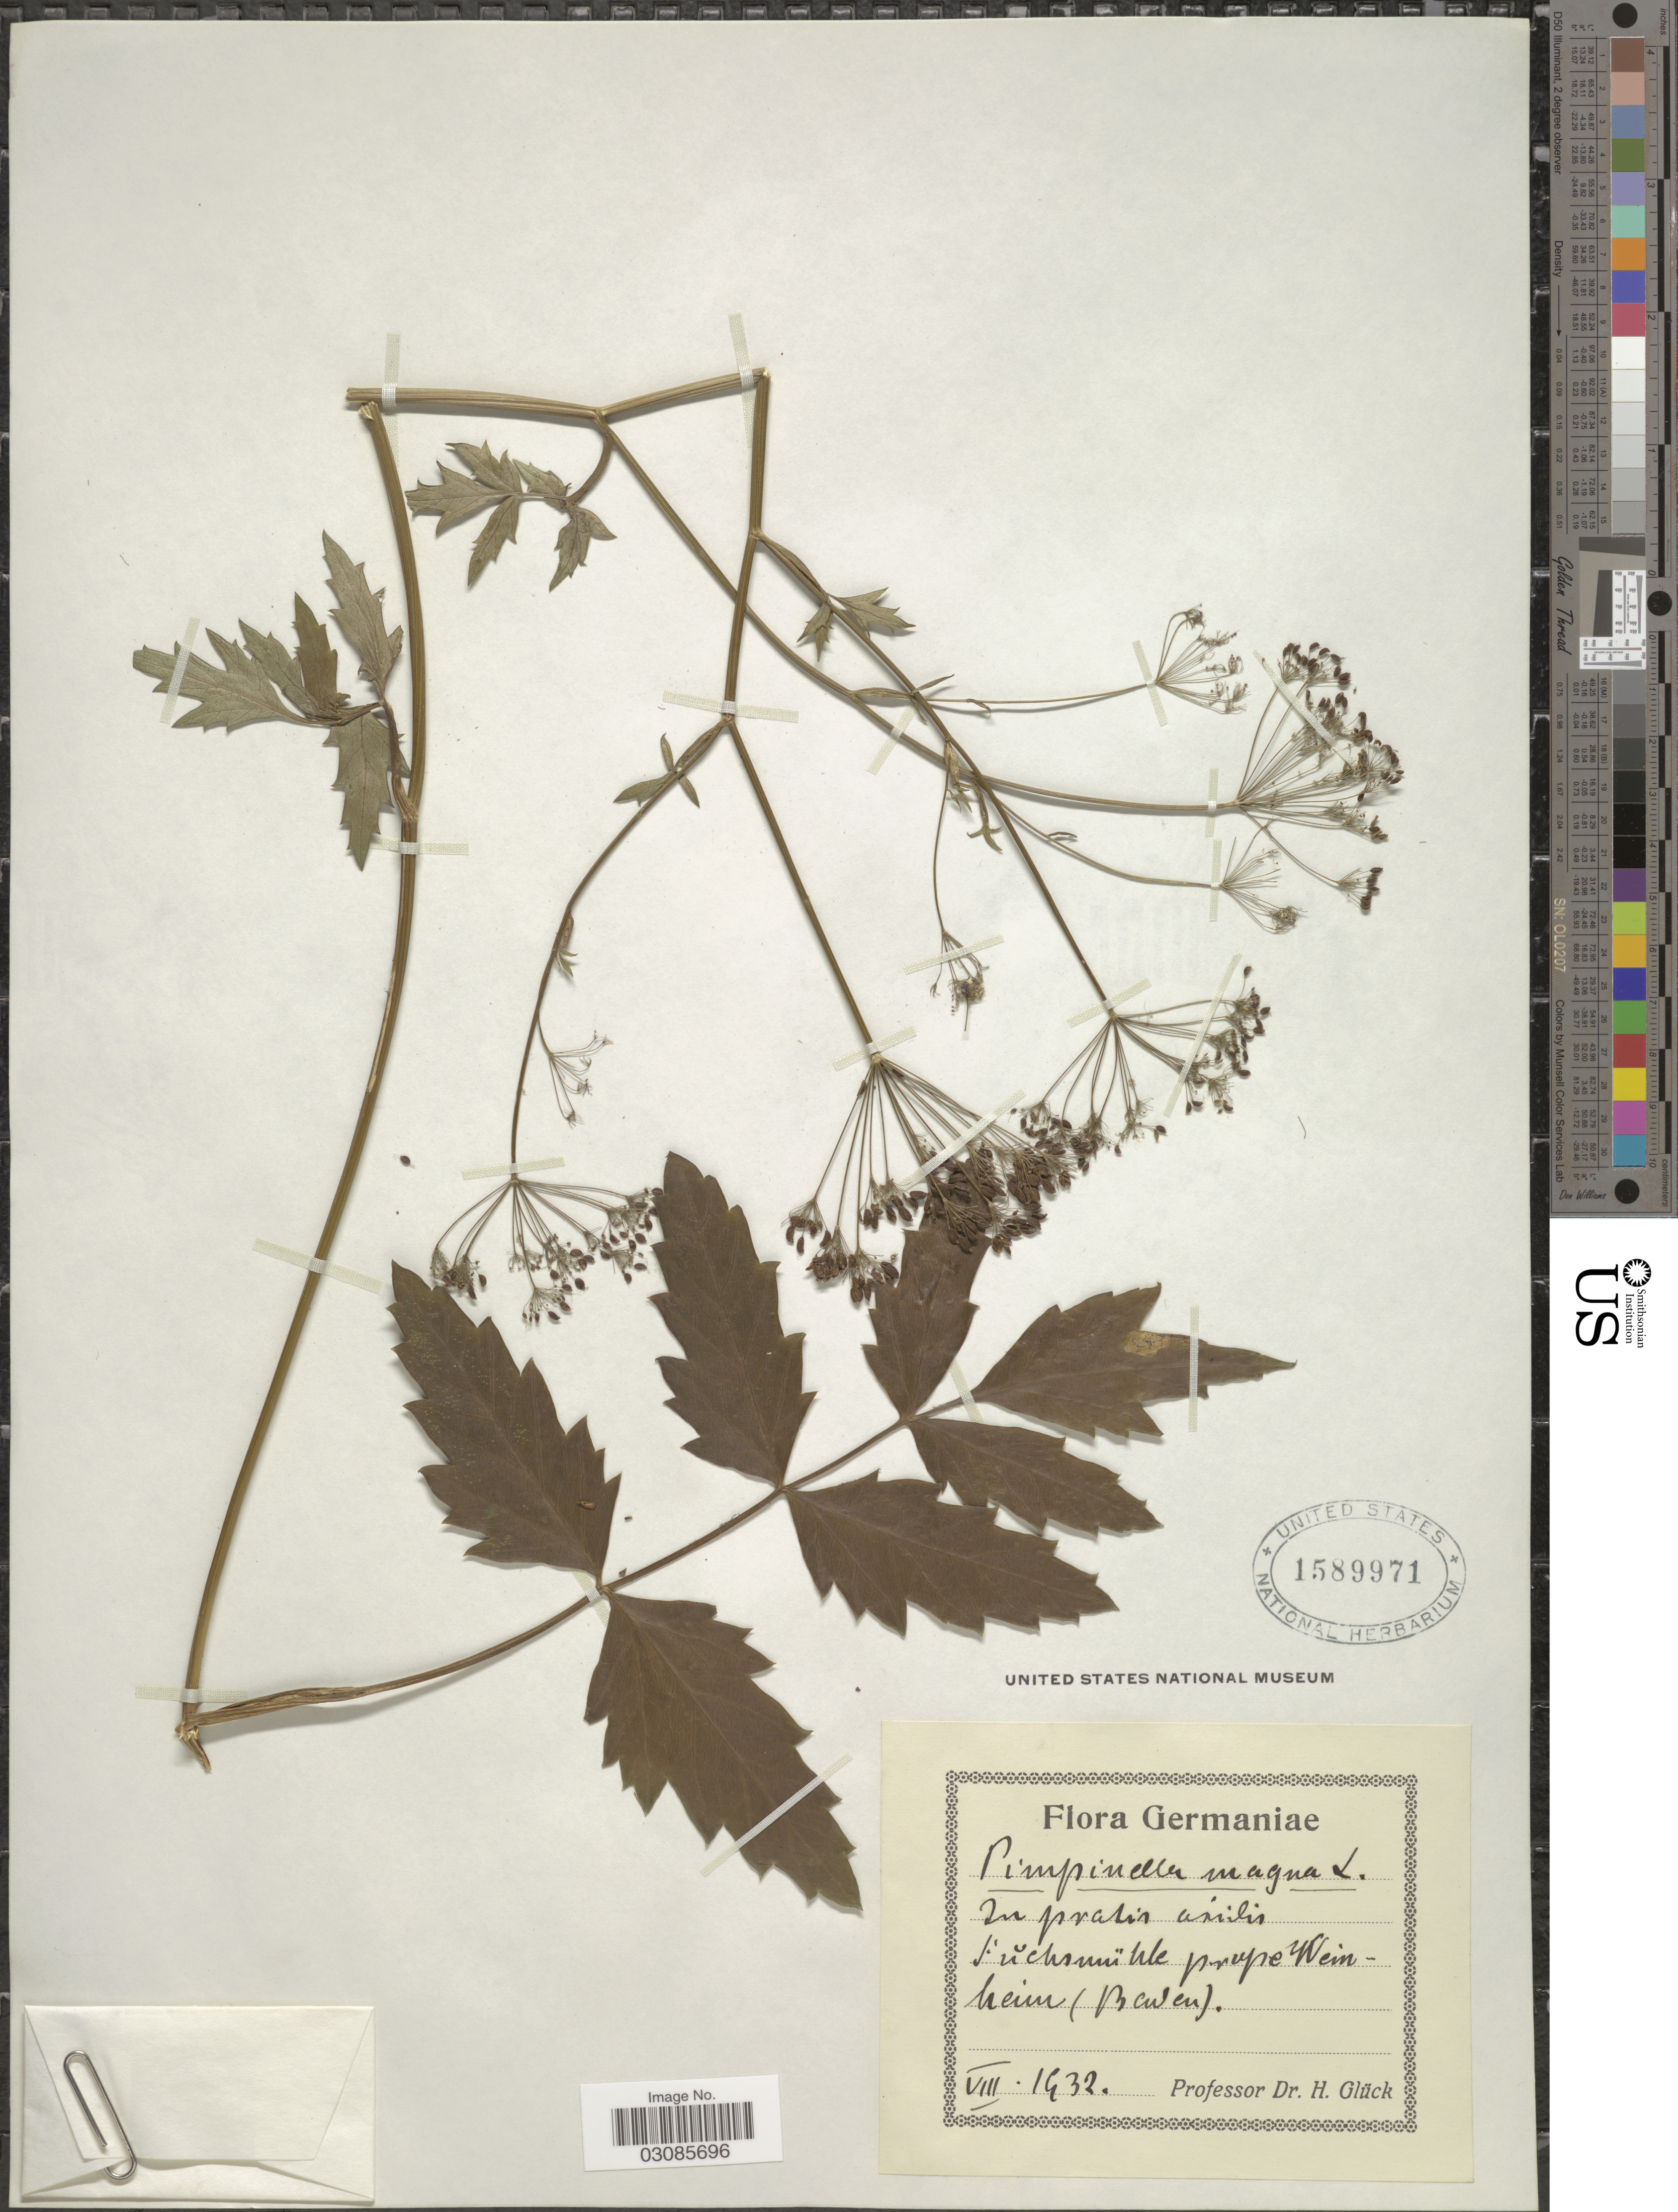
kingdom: Plantae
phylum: Tracheophyta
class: Magnoliopsida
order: Apiales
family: Apiaceae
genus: Pimpinella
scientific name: Pimpinella magna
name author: L.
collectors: H. Glück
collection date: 1932-08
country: Germany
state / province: Baden-Württemberg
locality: Germaniae. Weinheim (Baden).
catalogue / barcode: US 1589971